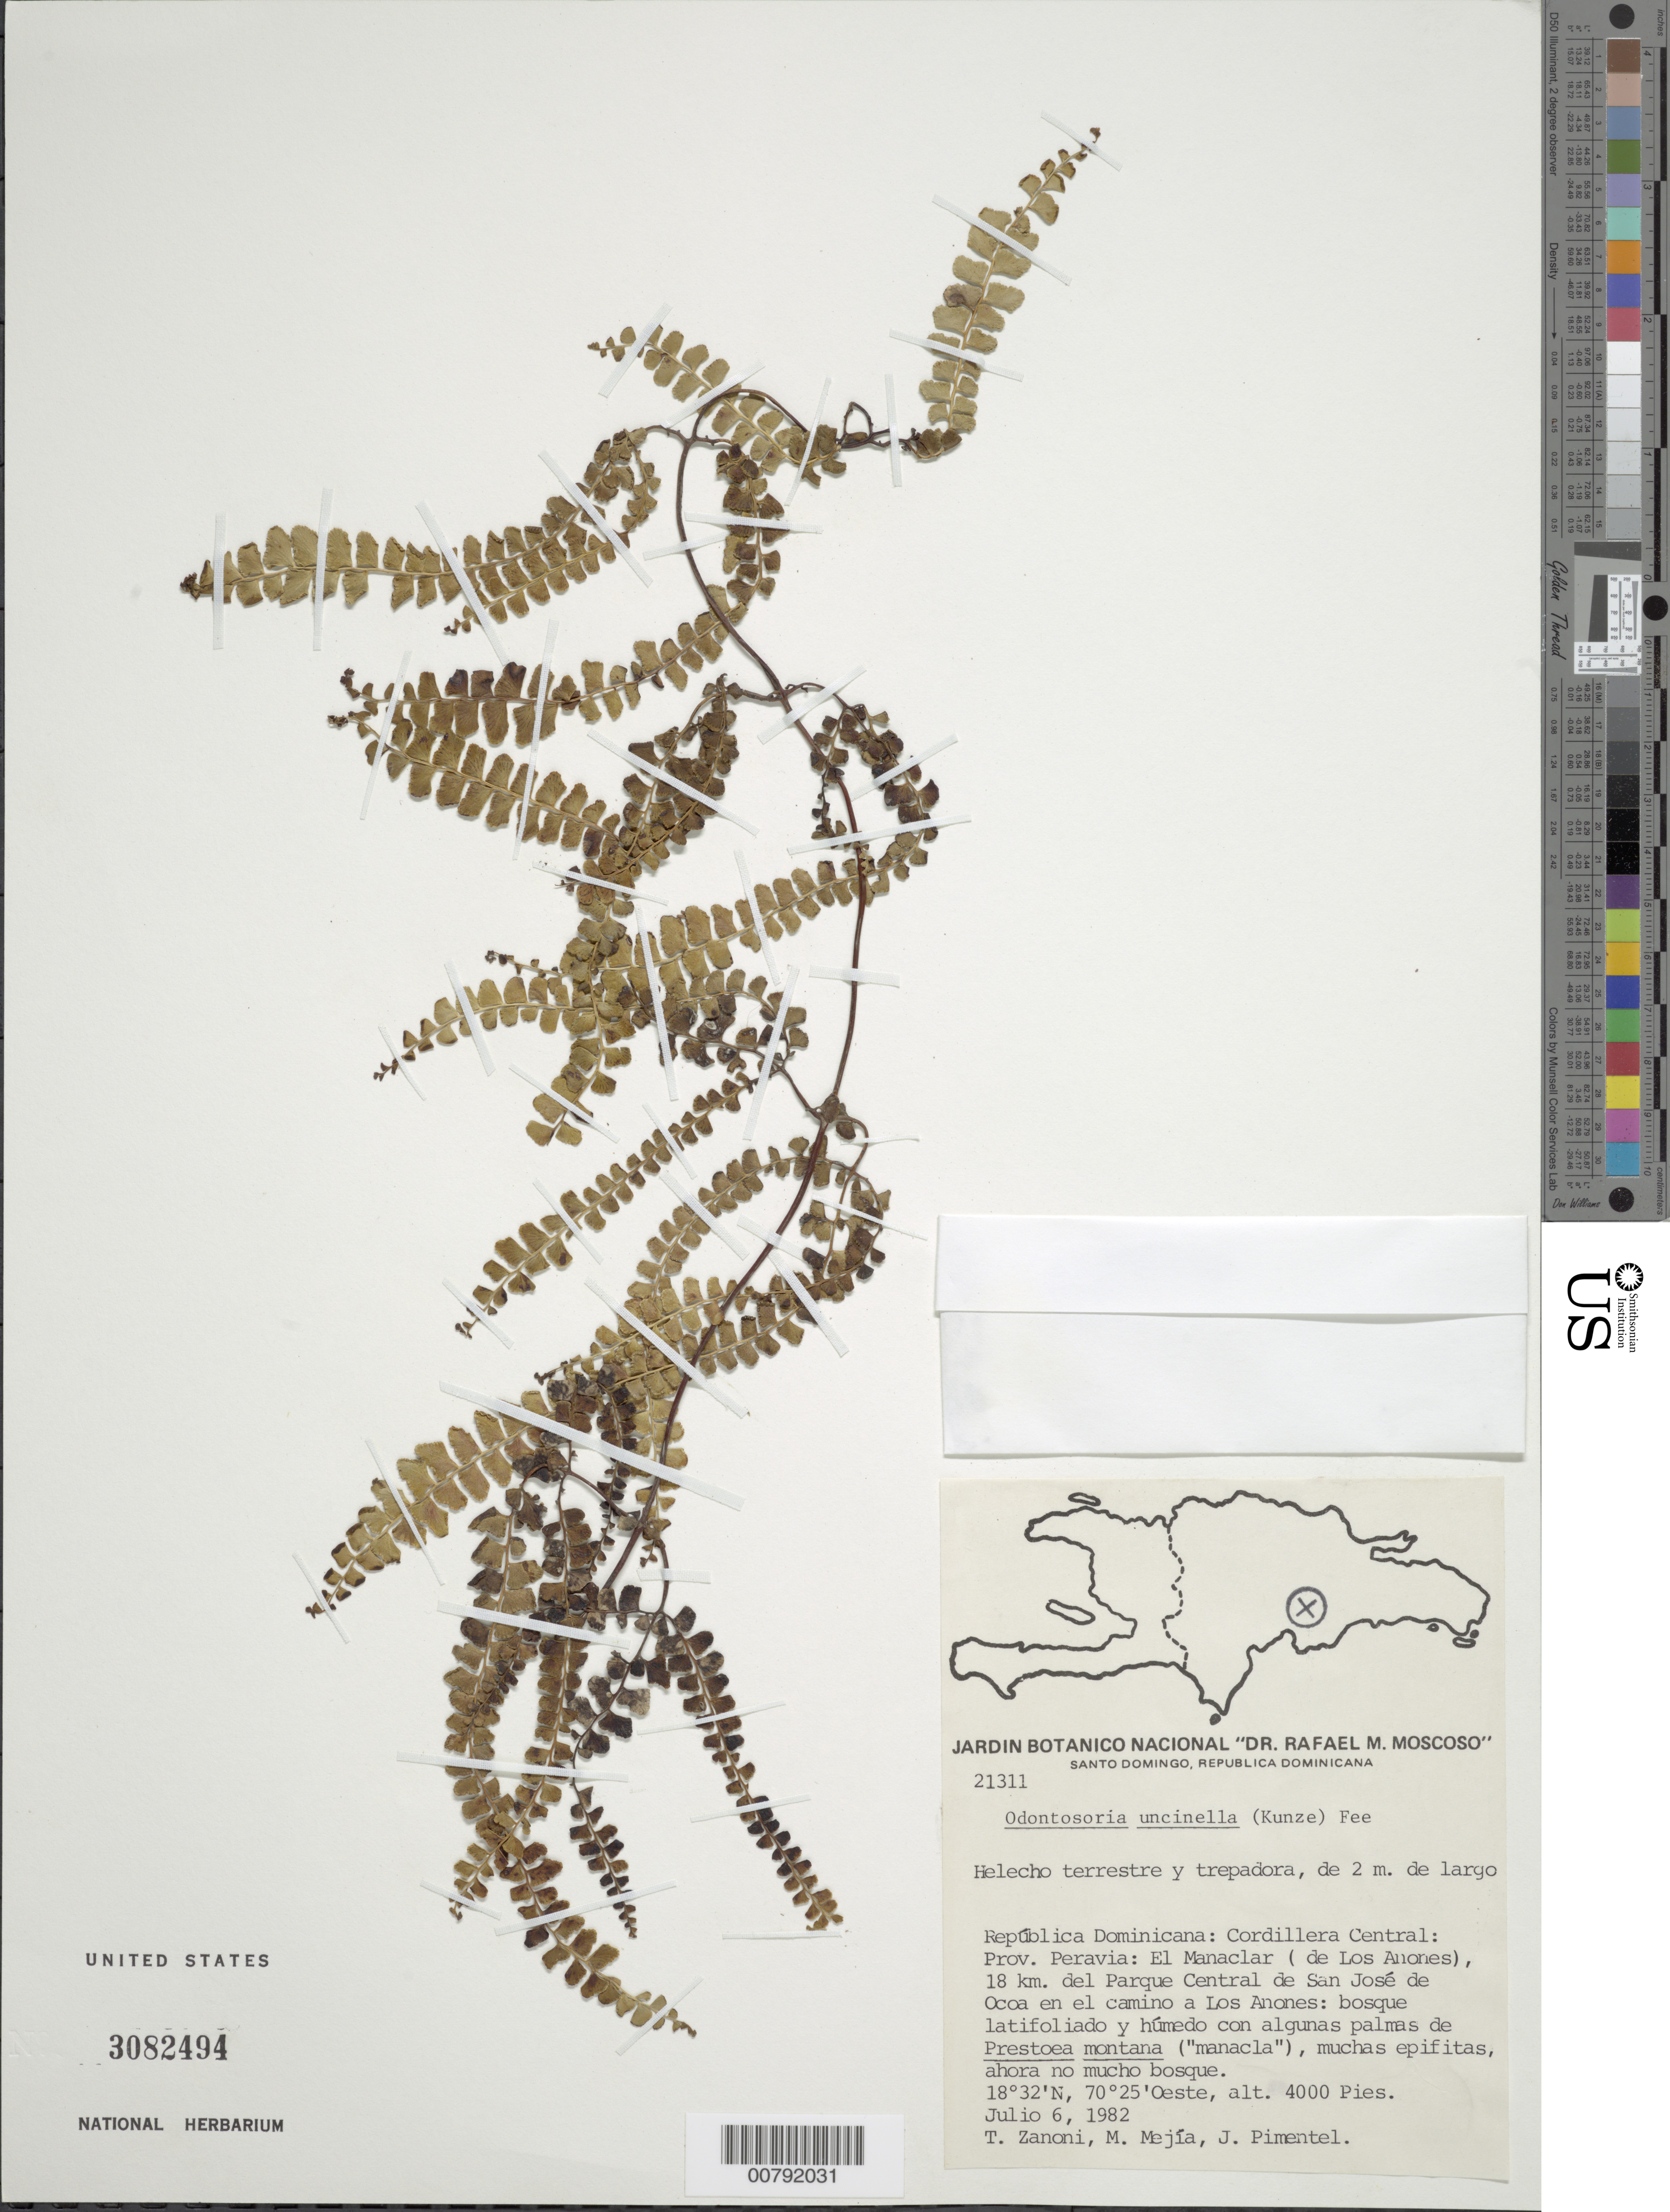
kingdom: Plantae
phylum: Tracheophyta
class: Polypodiopsida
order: Polypodiales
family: Lindsaeaceae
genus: Odontosoria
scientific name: Odontosoria scandens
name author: (Desv.) C. Chr.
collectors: T. A. Zanoni, M. Mejia & J. Pimentel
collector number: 21311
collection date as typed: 06 Jul 1982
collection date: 1982-07-06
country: Dominican Republic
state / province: Peravia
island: Hispaniola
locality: Cordillera Central, El Manaclar (de Los Anones), 18 km del Parque Central de San José de Ocoa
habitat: Bosque latifoliado y humedo con algunas palmas de Prestoea montant (manacla), muchas epifitas, ahora no mucho bosque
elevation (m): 1219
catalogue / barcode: US 3082494